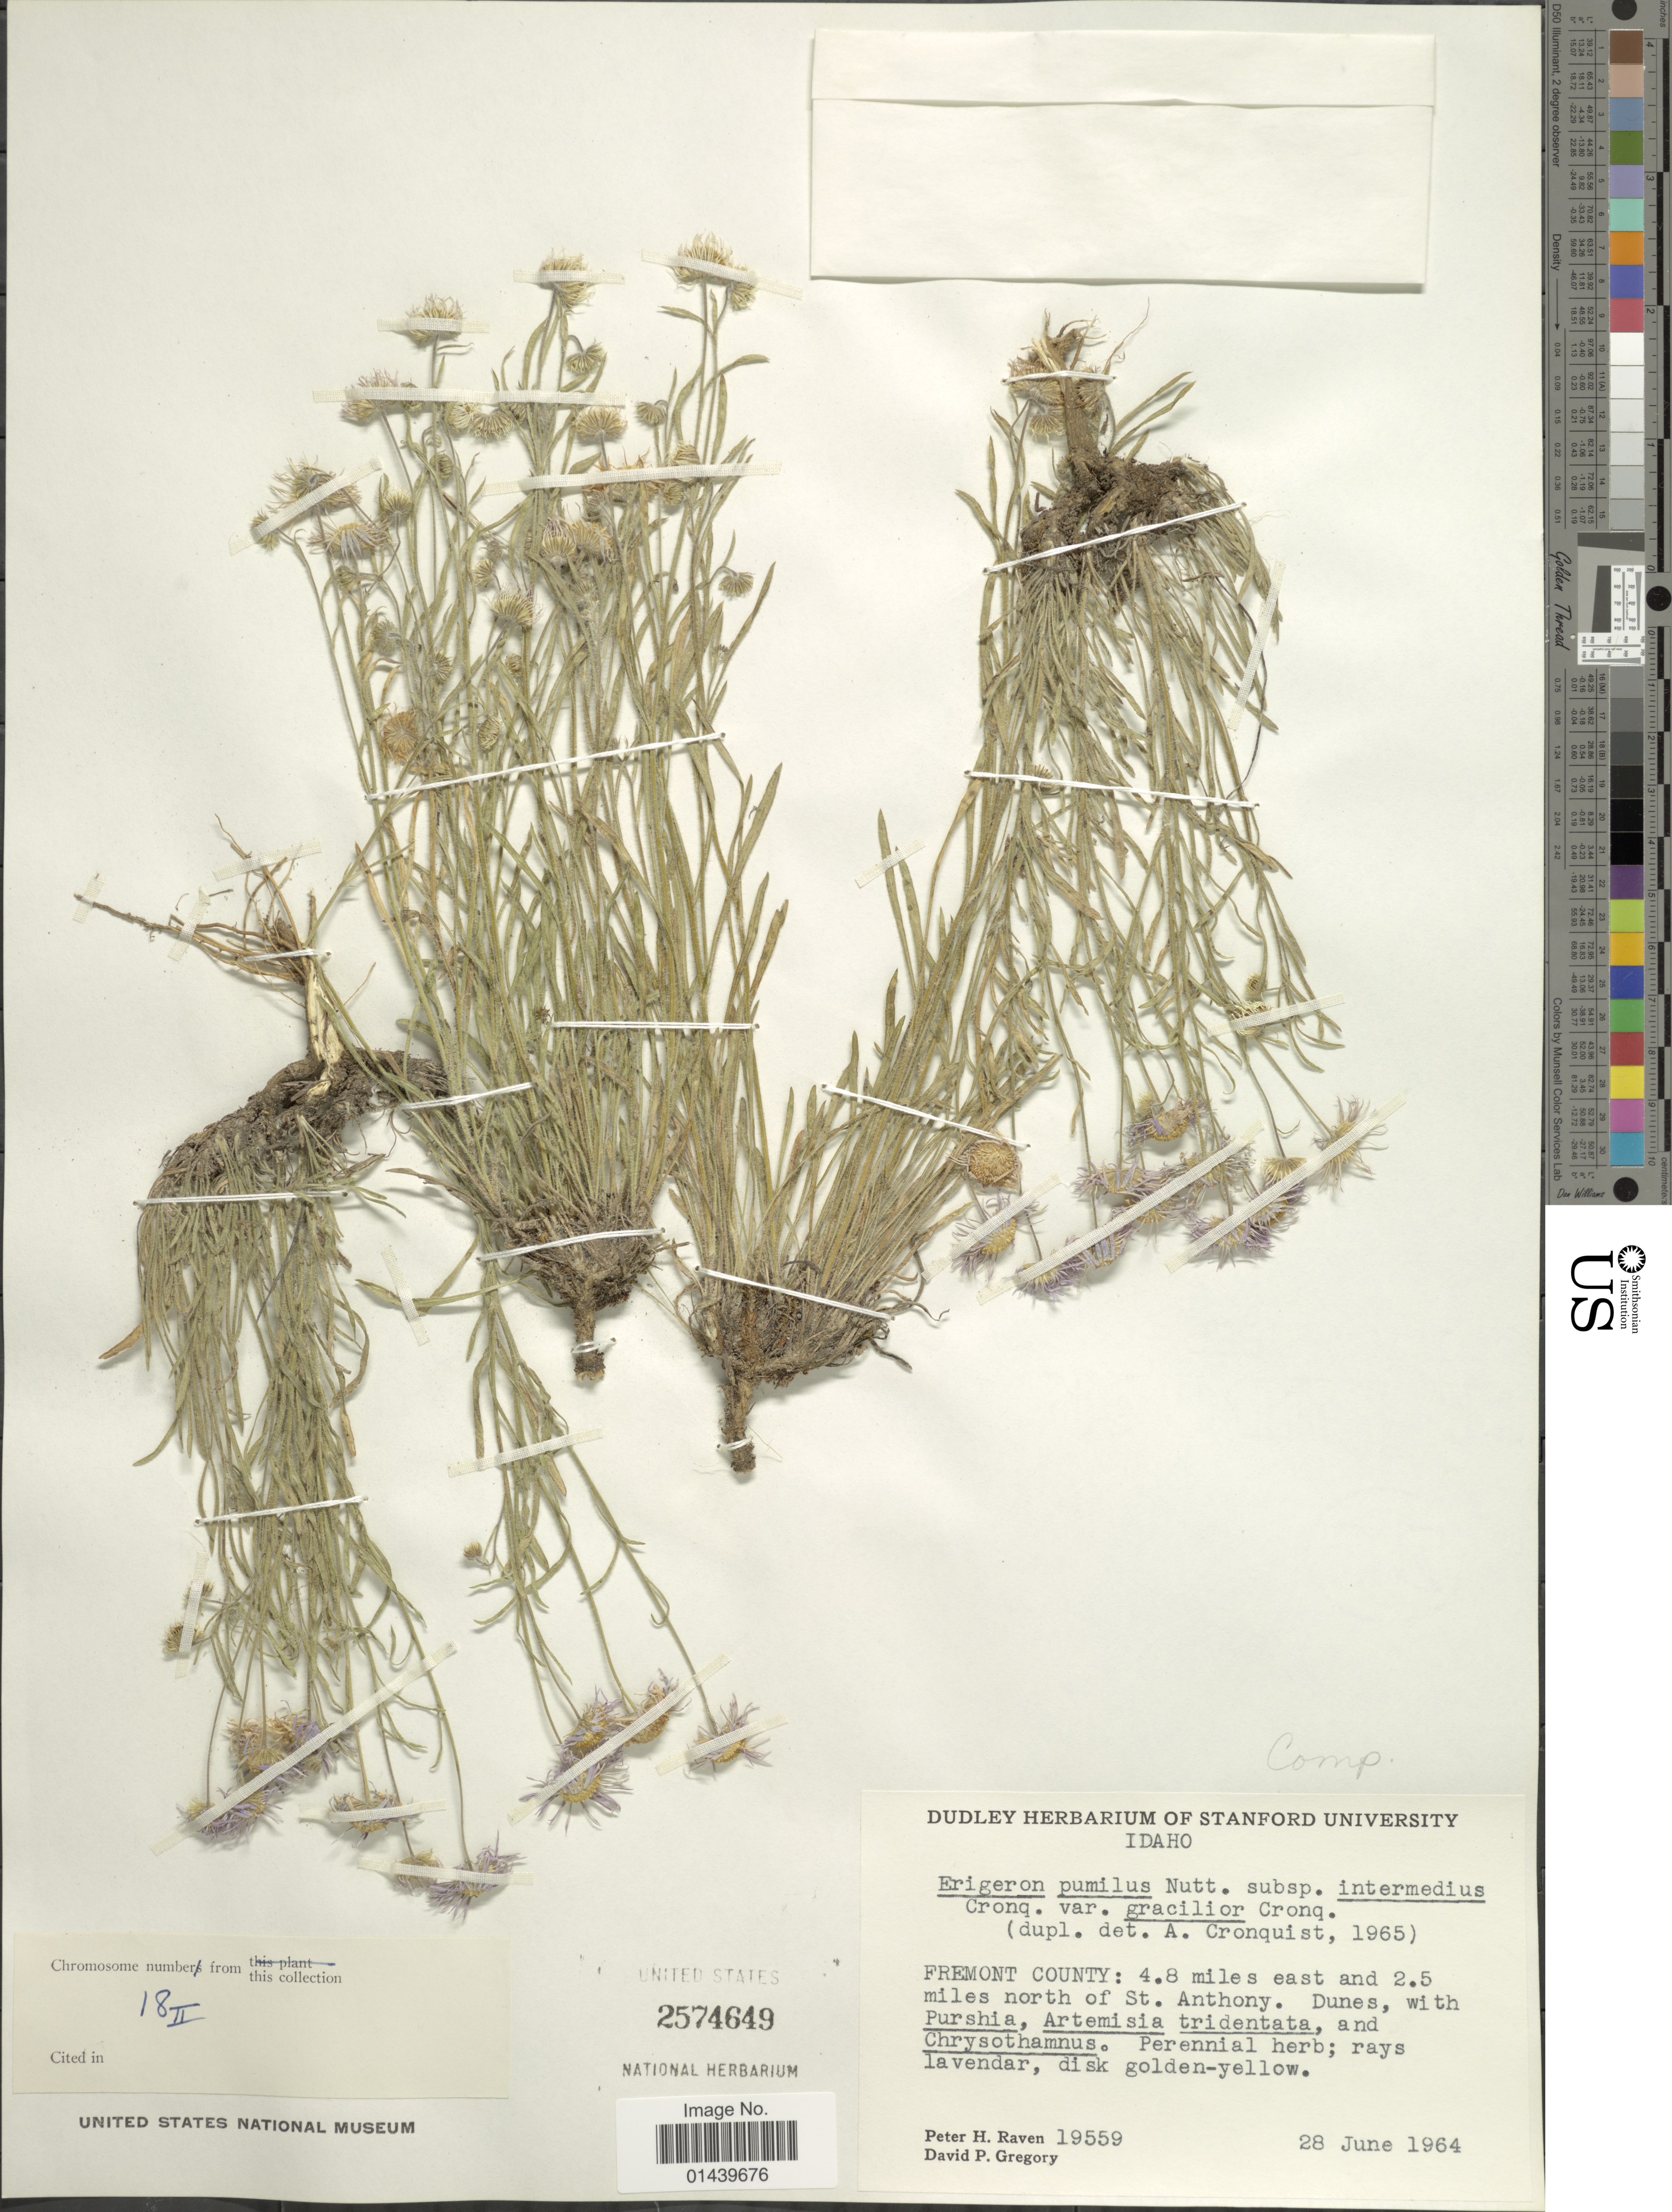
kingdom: Plantae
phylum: Tracheophyta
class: Magnoliopsida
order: Asterales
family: Asteraceae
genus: Erigeron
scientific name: Erigeron pumilus var. gracilior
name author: Cronq.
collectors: P. Raven & D. Gregory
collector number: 19559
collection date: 1964-06-28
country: United States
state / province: Idaho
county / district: Fremont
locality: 4. 8 miles east and 2.5 miles north of St. Anthony.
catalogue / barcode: US 2574649